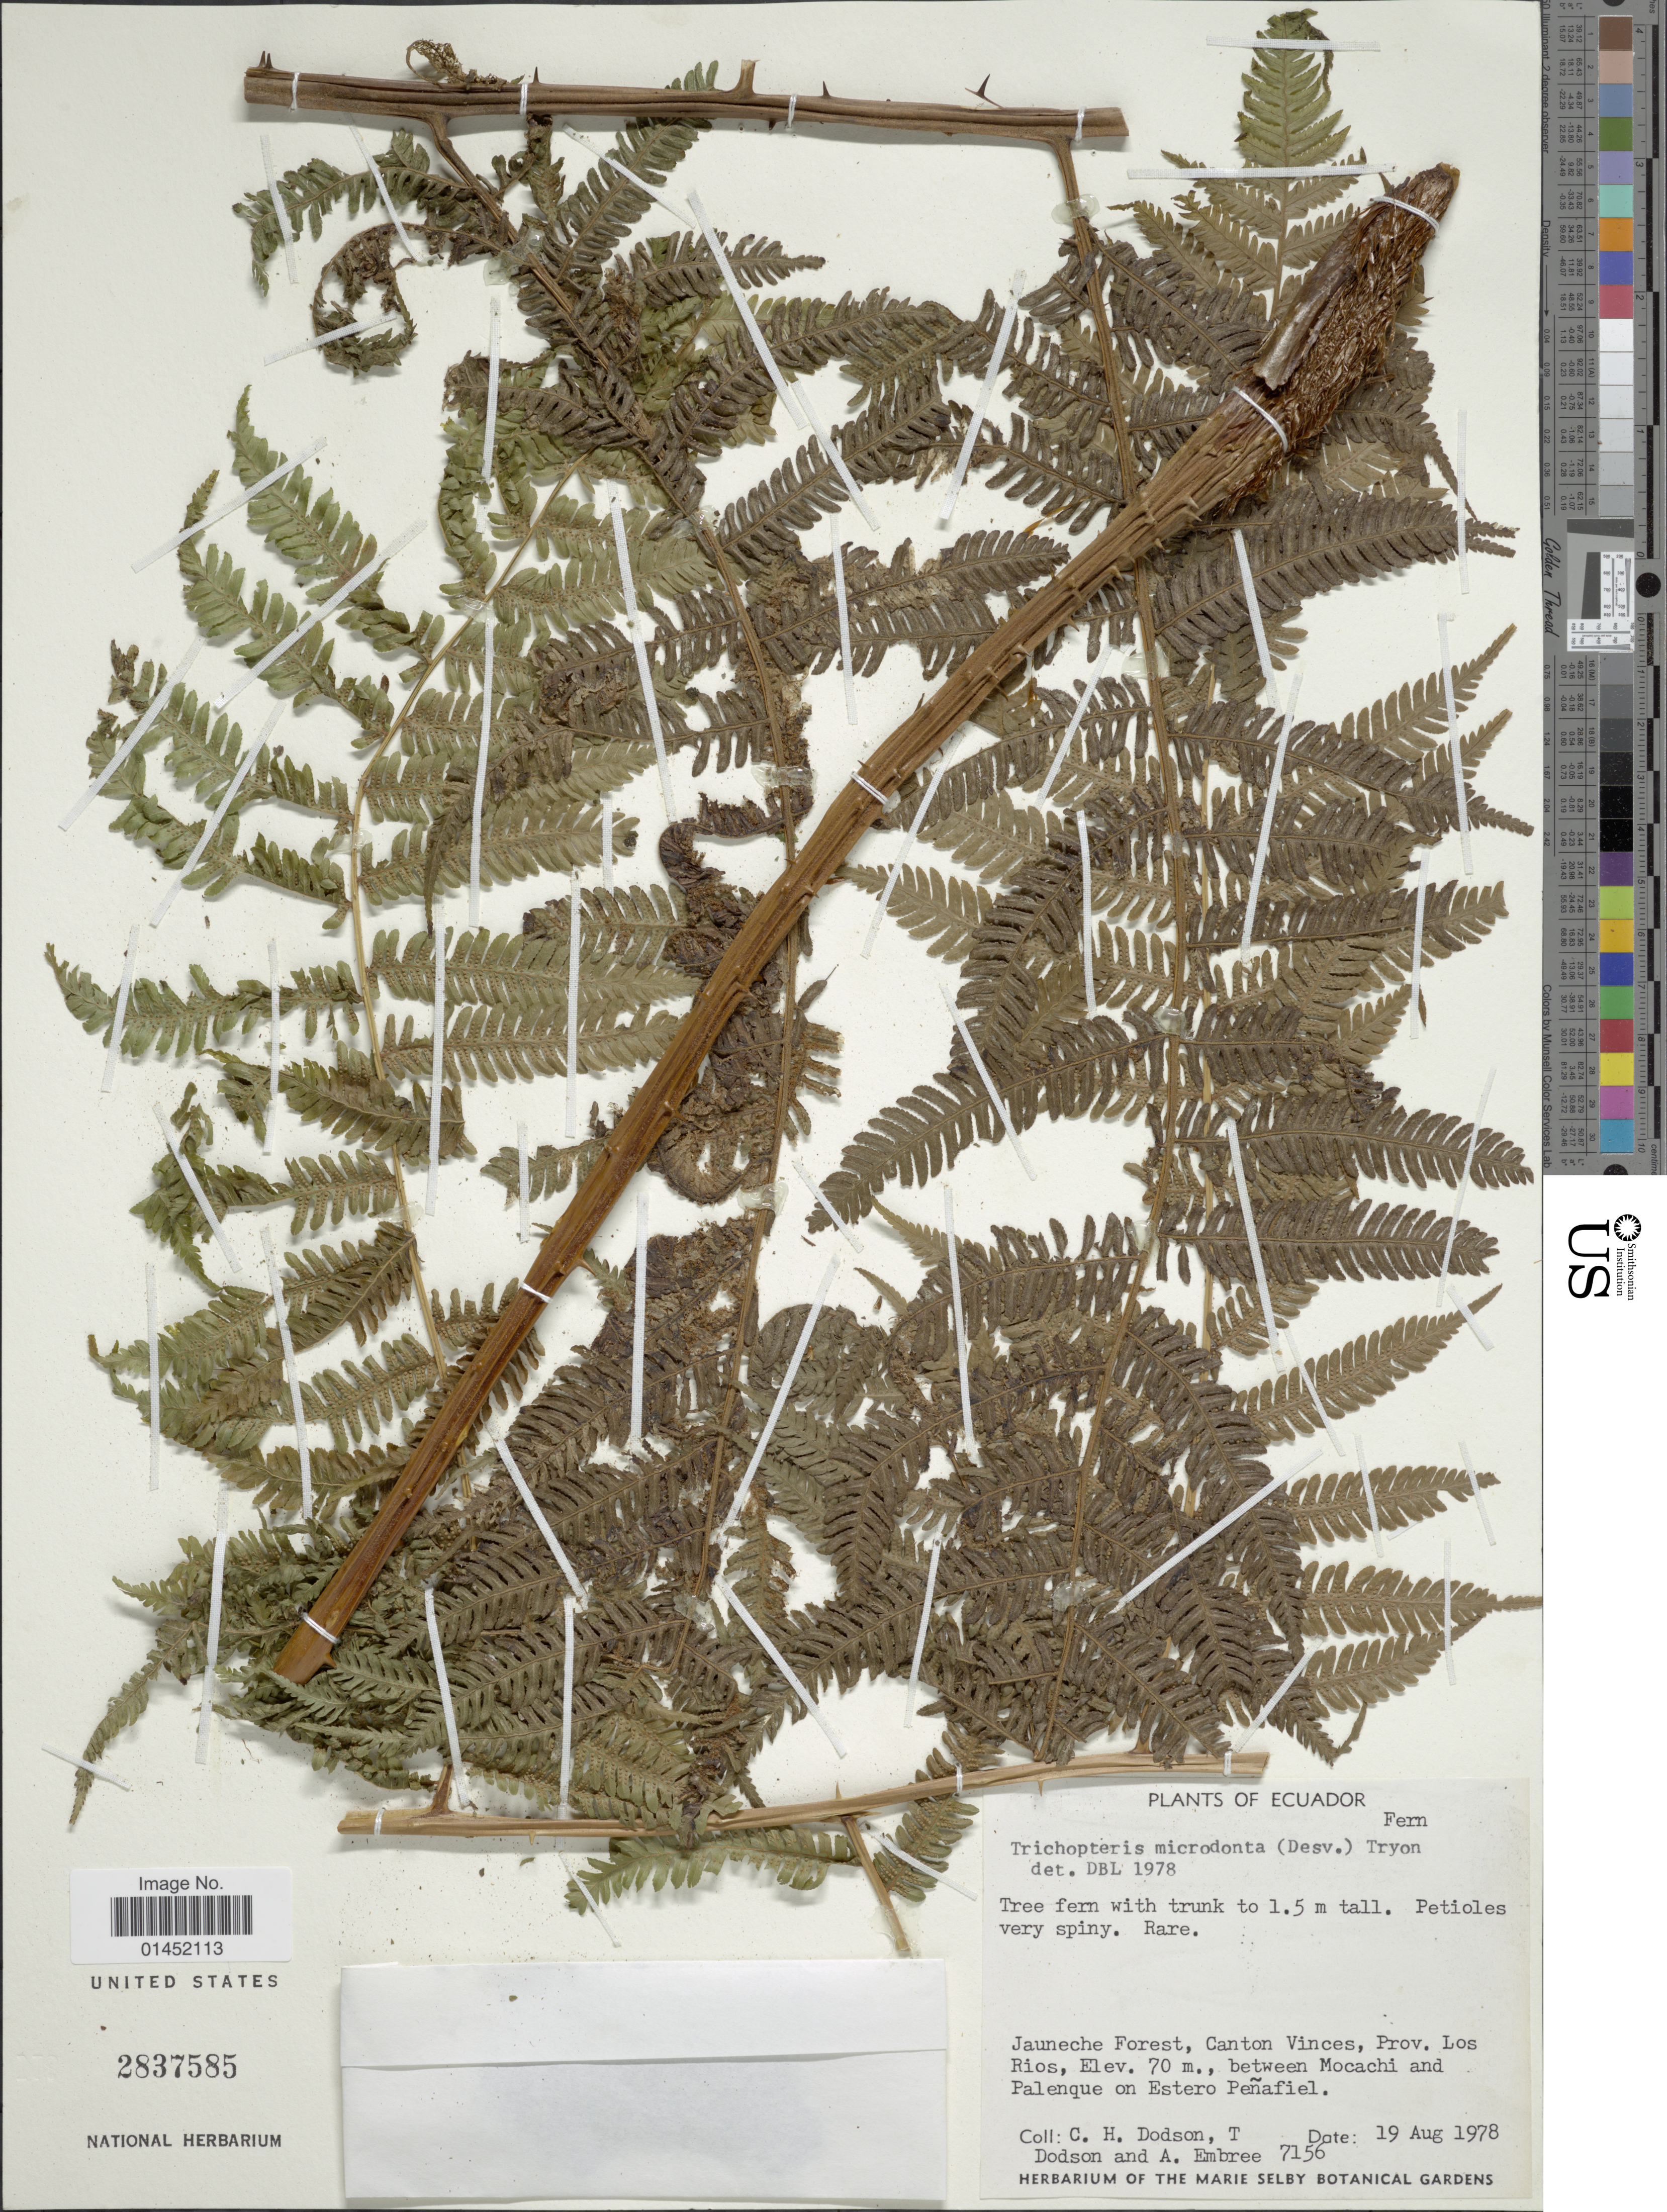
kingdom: Plantae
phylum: Tracheophyta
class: Polypodiopsida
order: Cyatheales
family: Cyatheaceae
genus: Cyathea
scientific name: Cyathea microdonta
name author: (Desv.) Domin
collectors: C. H. Dodson, T. A. Dodson & A. Embree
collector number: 7156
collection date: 1978-08-19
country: Ecuador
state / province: Los Ríos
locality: Juaneche Forest, canton Vinces, prov. Los Rios, between Mocachi and Palenque on Estero Peñnafiel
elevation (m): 70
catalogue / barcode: US 2837585